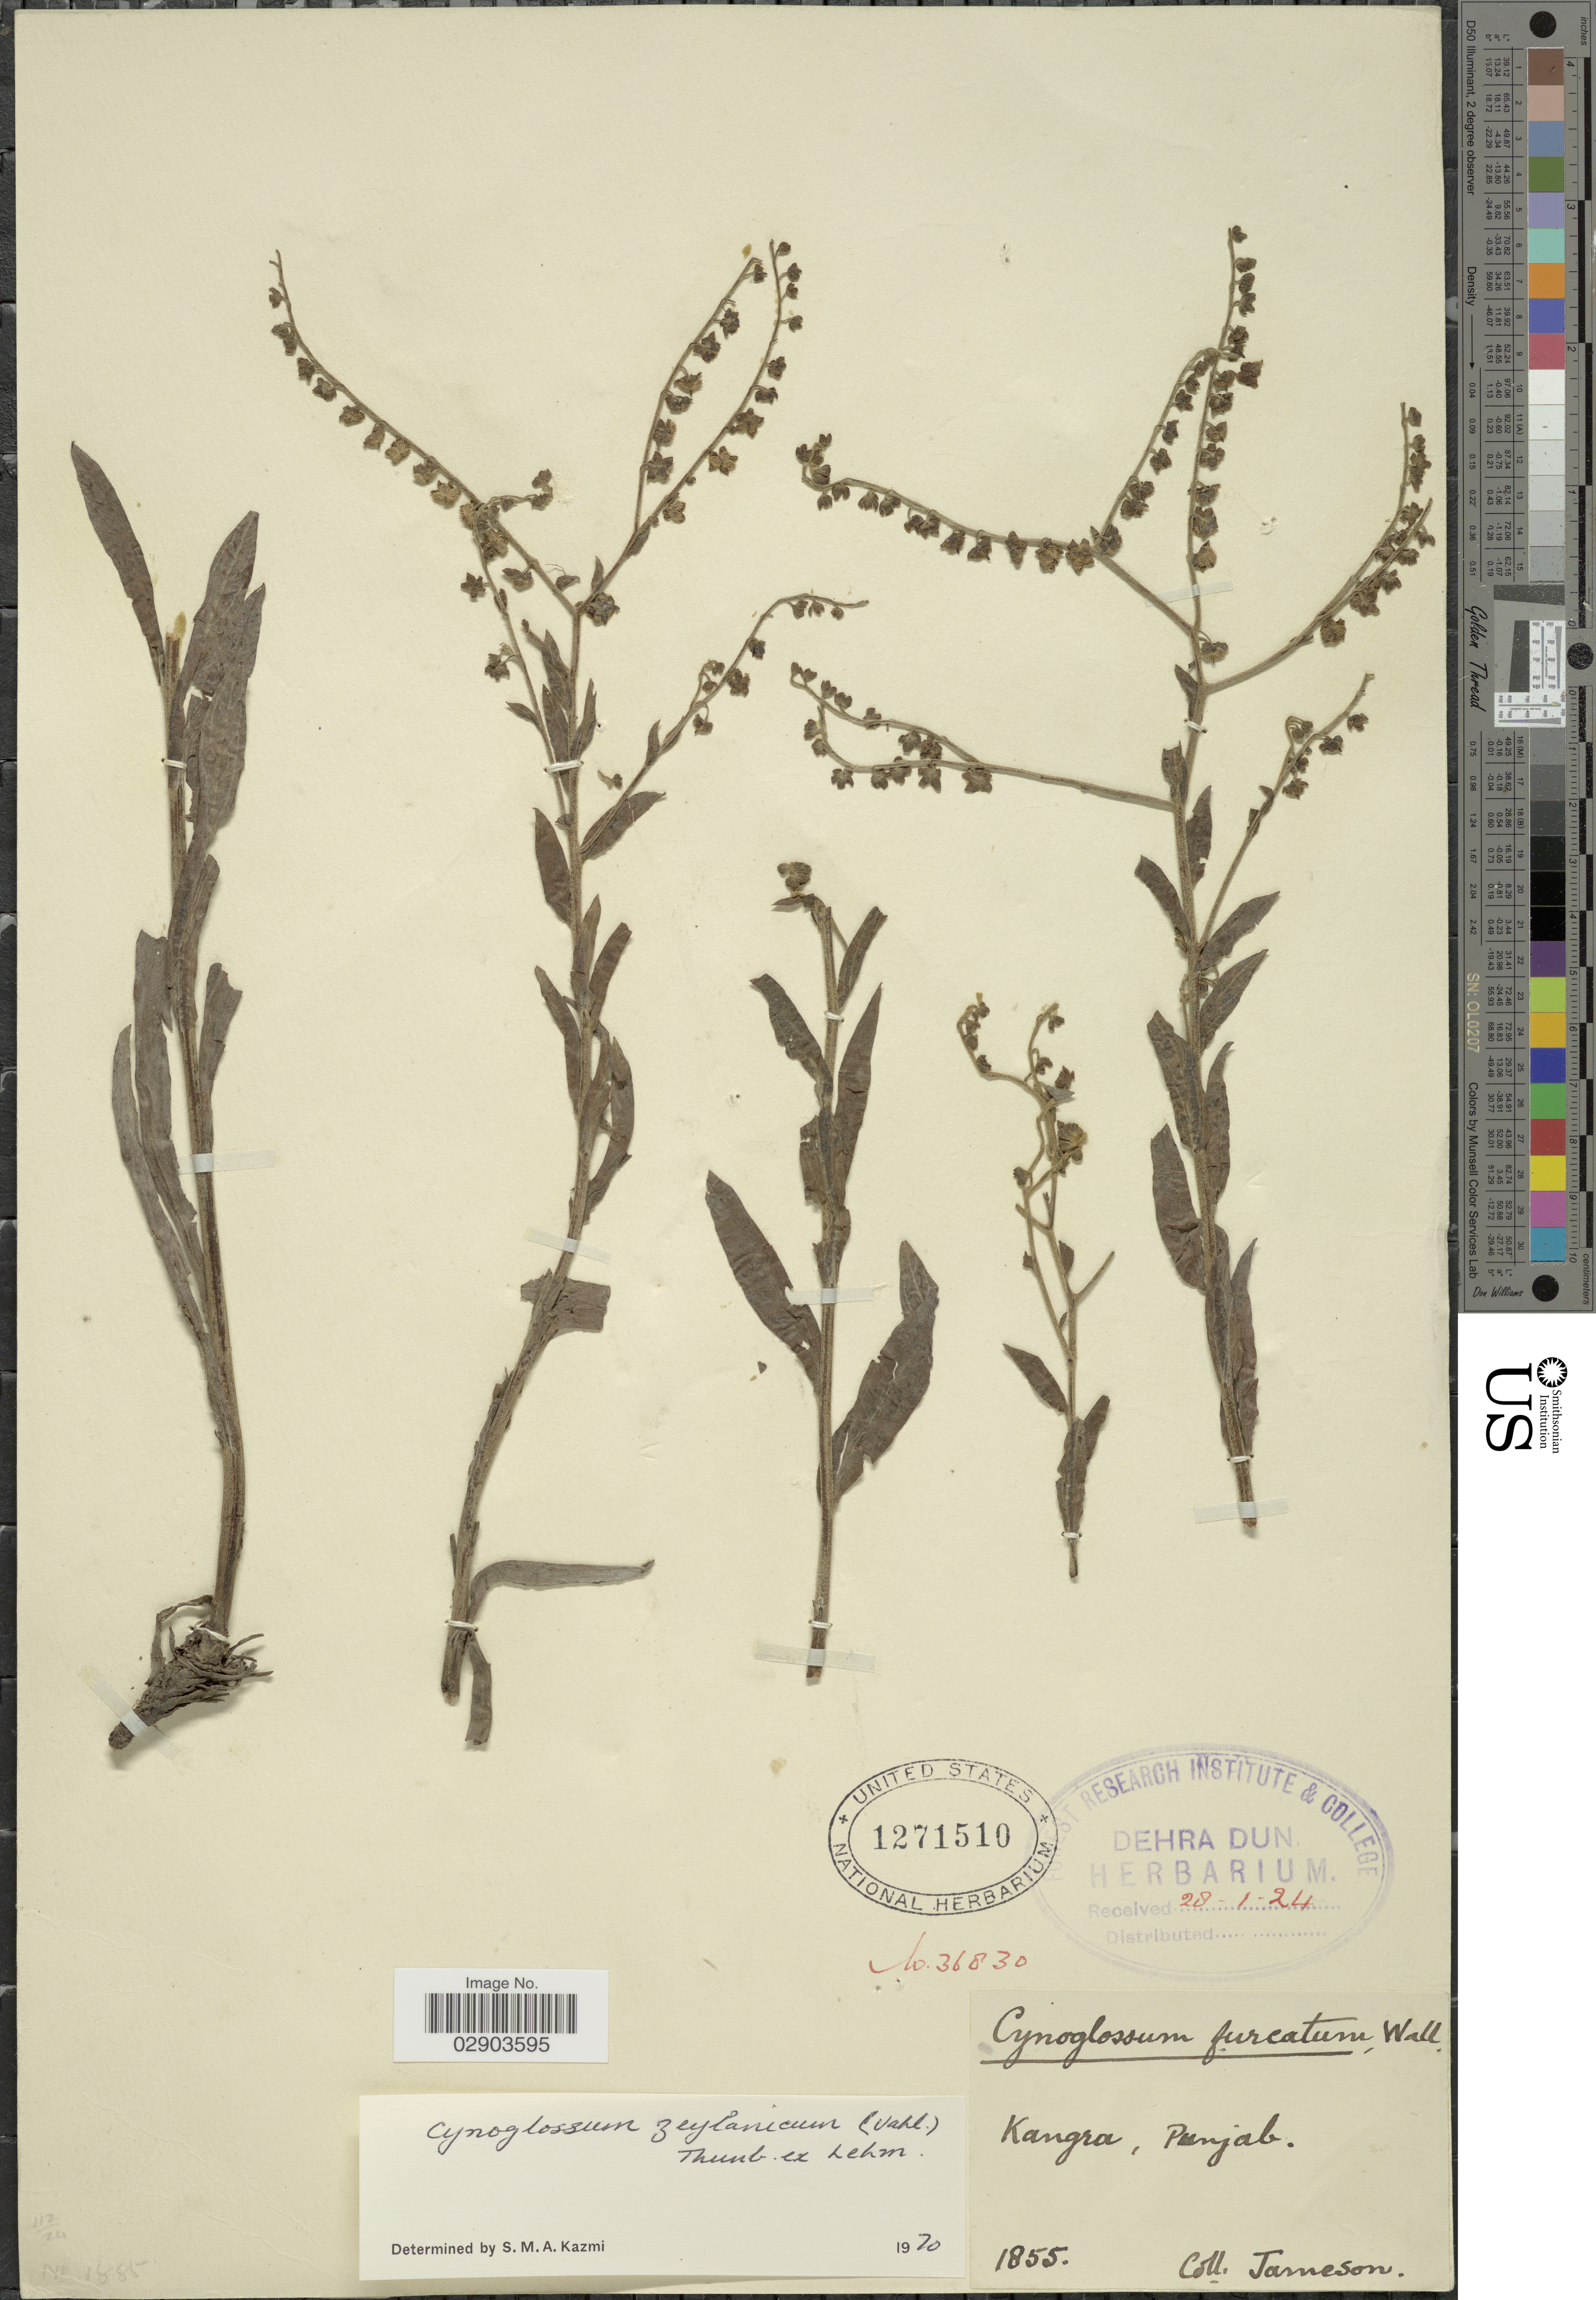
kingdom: Plantae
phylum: Tracheophyta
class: Magnoliopsida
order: Boraginales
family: Boraginaceae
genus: Cynoglossum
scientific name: Cynoglossum zeylanicum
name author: Thunb. ex Lehm.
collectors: -- Jameson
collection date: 1855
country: India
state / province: Punjab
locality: Punjab, Kangra.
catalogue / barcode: US 1271510